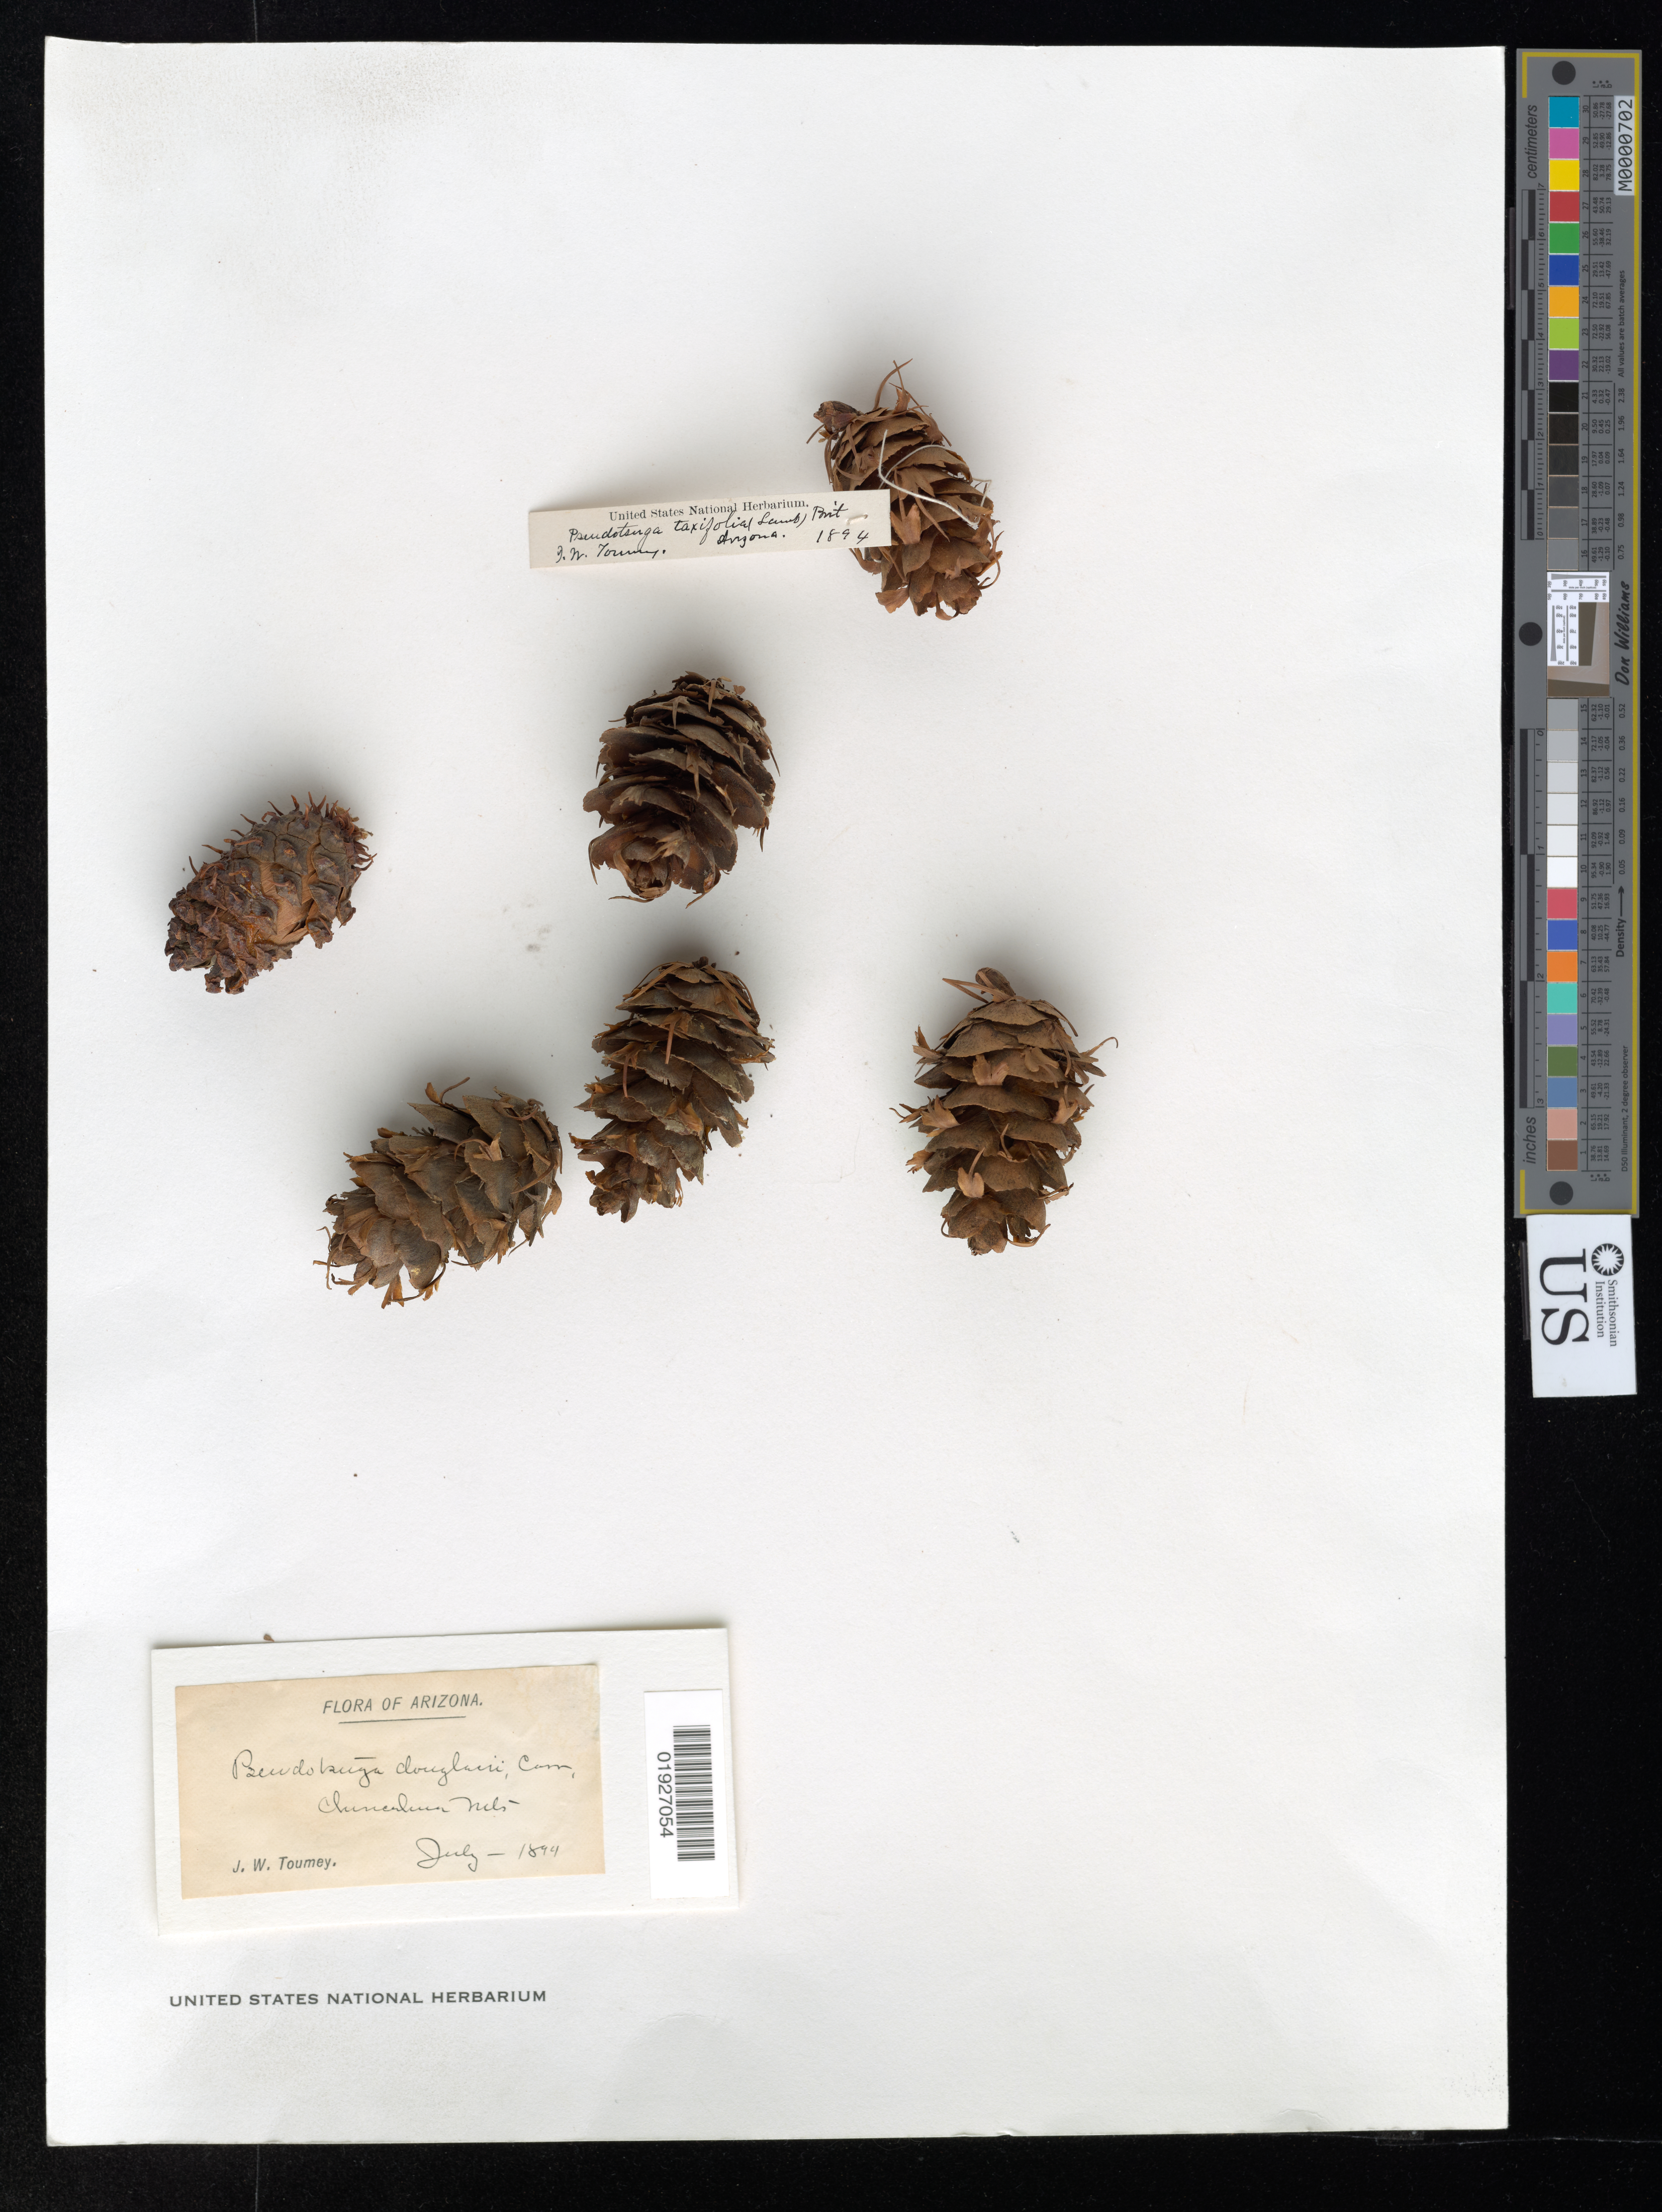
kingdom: Plantae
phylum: Tracheophyta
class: Pinopsida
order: Pinales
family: Pinaceae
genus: Pseudotsuga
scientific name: Pseudotsuga taxifolia var. glauca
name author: Sudw.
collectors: J. W. Toumey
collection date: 1894-07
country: United States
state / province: Arizona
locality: Chiricahua Mts.